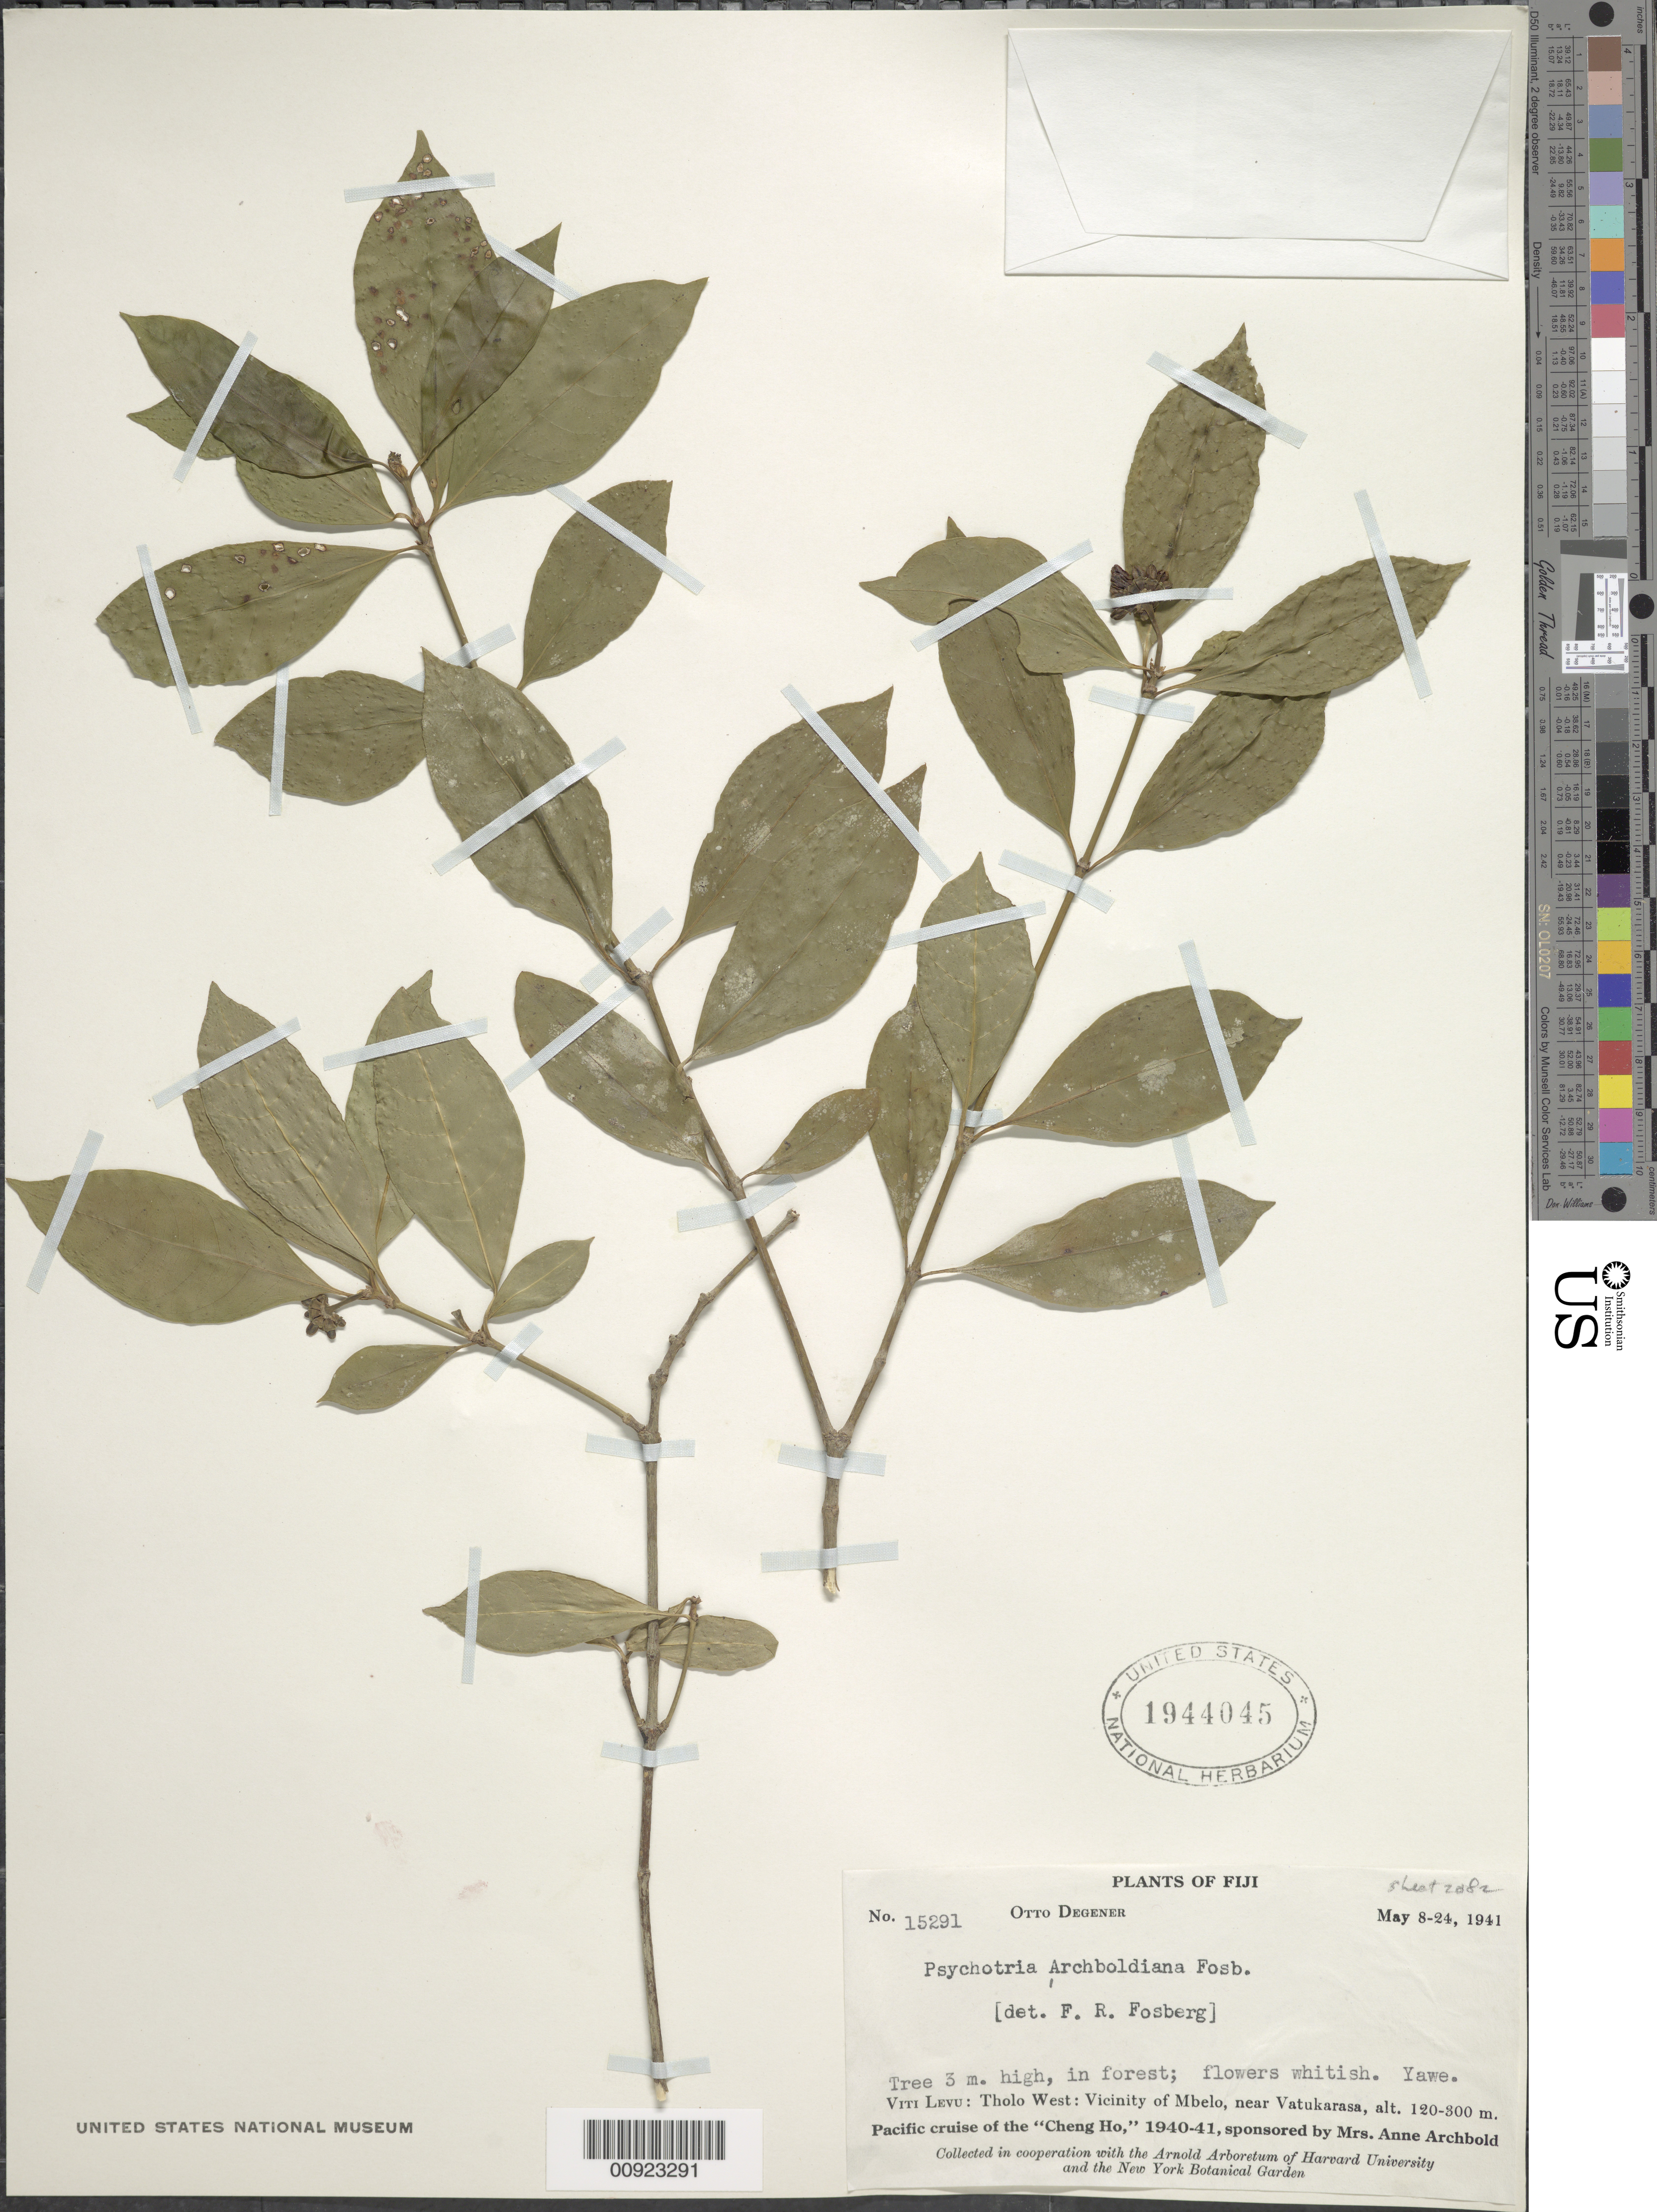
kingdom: Plantae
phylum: Tracheophyta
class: Magnoliopsida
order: Gentianales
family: Rubiaceae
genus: Psychotria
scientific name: Psychotria archboldiana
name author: Fosberg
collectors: O. Degener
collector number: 15291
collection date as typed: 08 May 1941 to 24 May 1941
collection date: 1941-05-08/1941-05-24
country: Fiji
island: Viti Levu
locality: Tholo West: Vicinity of Mbelo, near Vatukarasa.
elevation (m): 120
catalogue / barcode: US 1944045